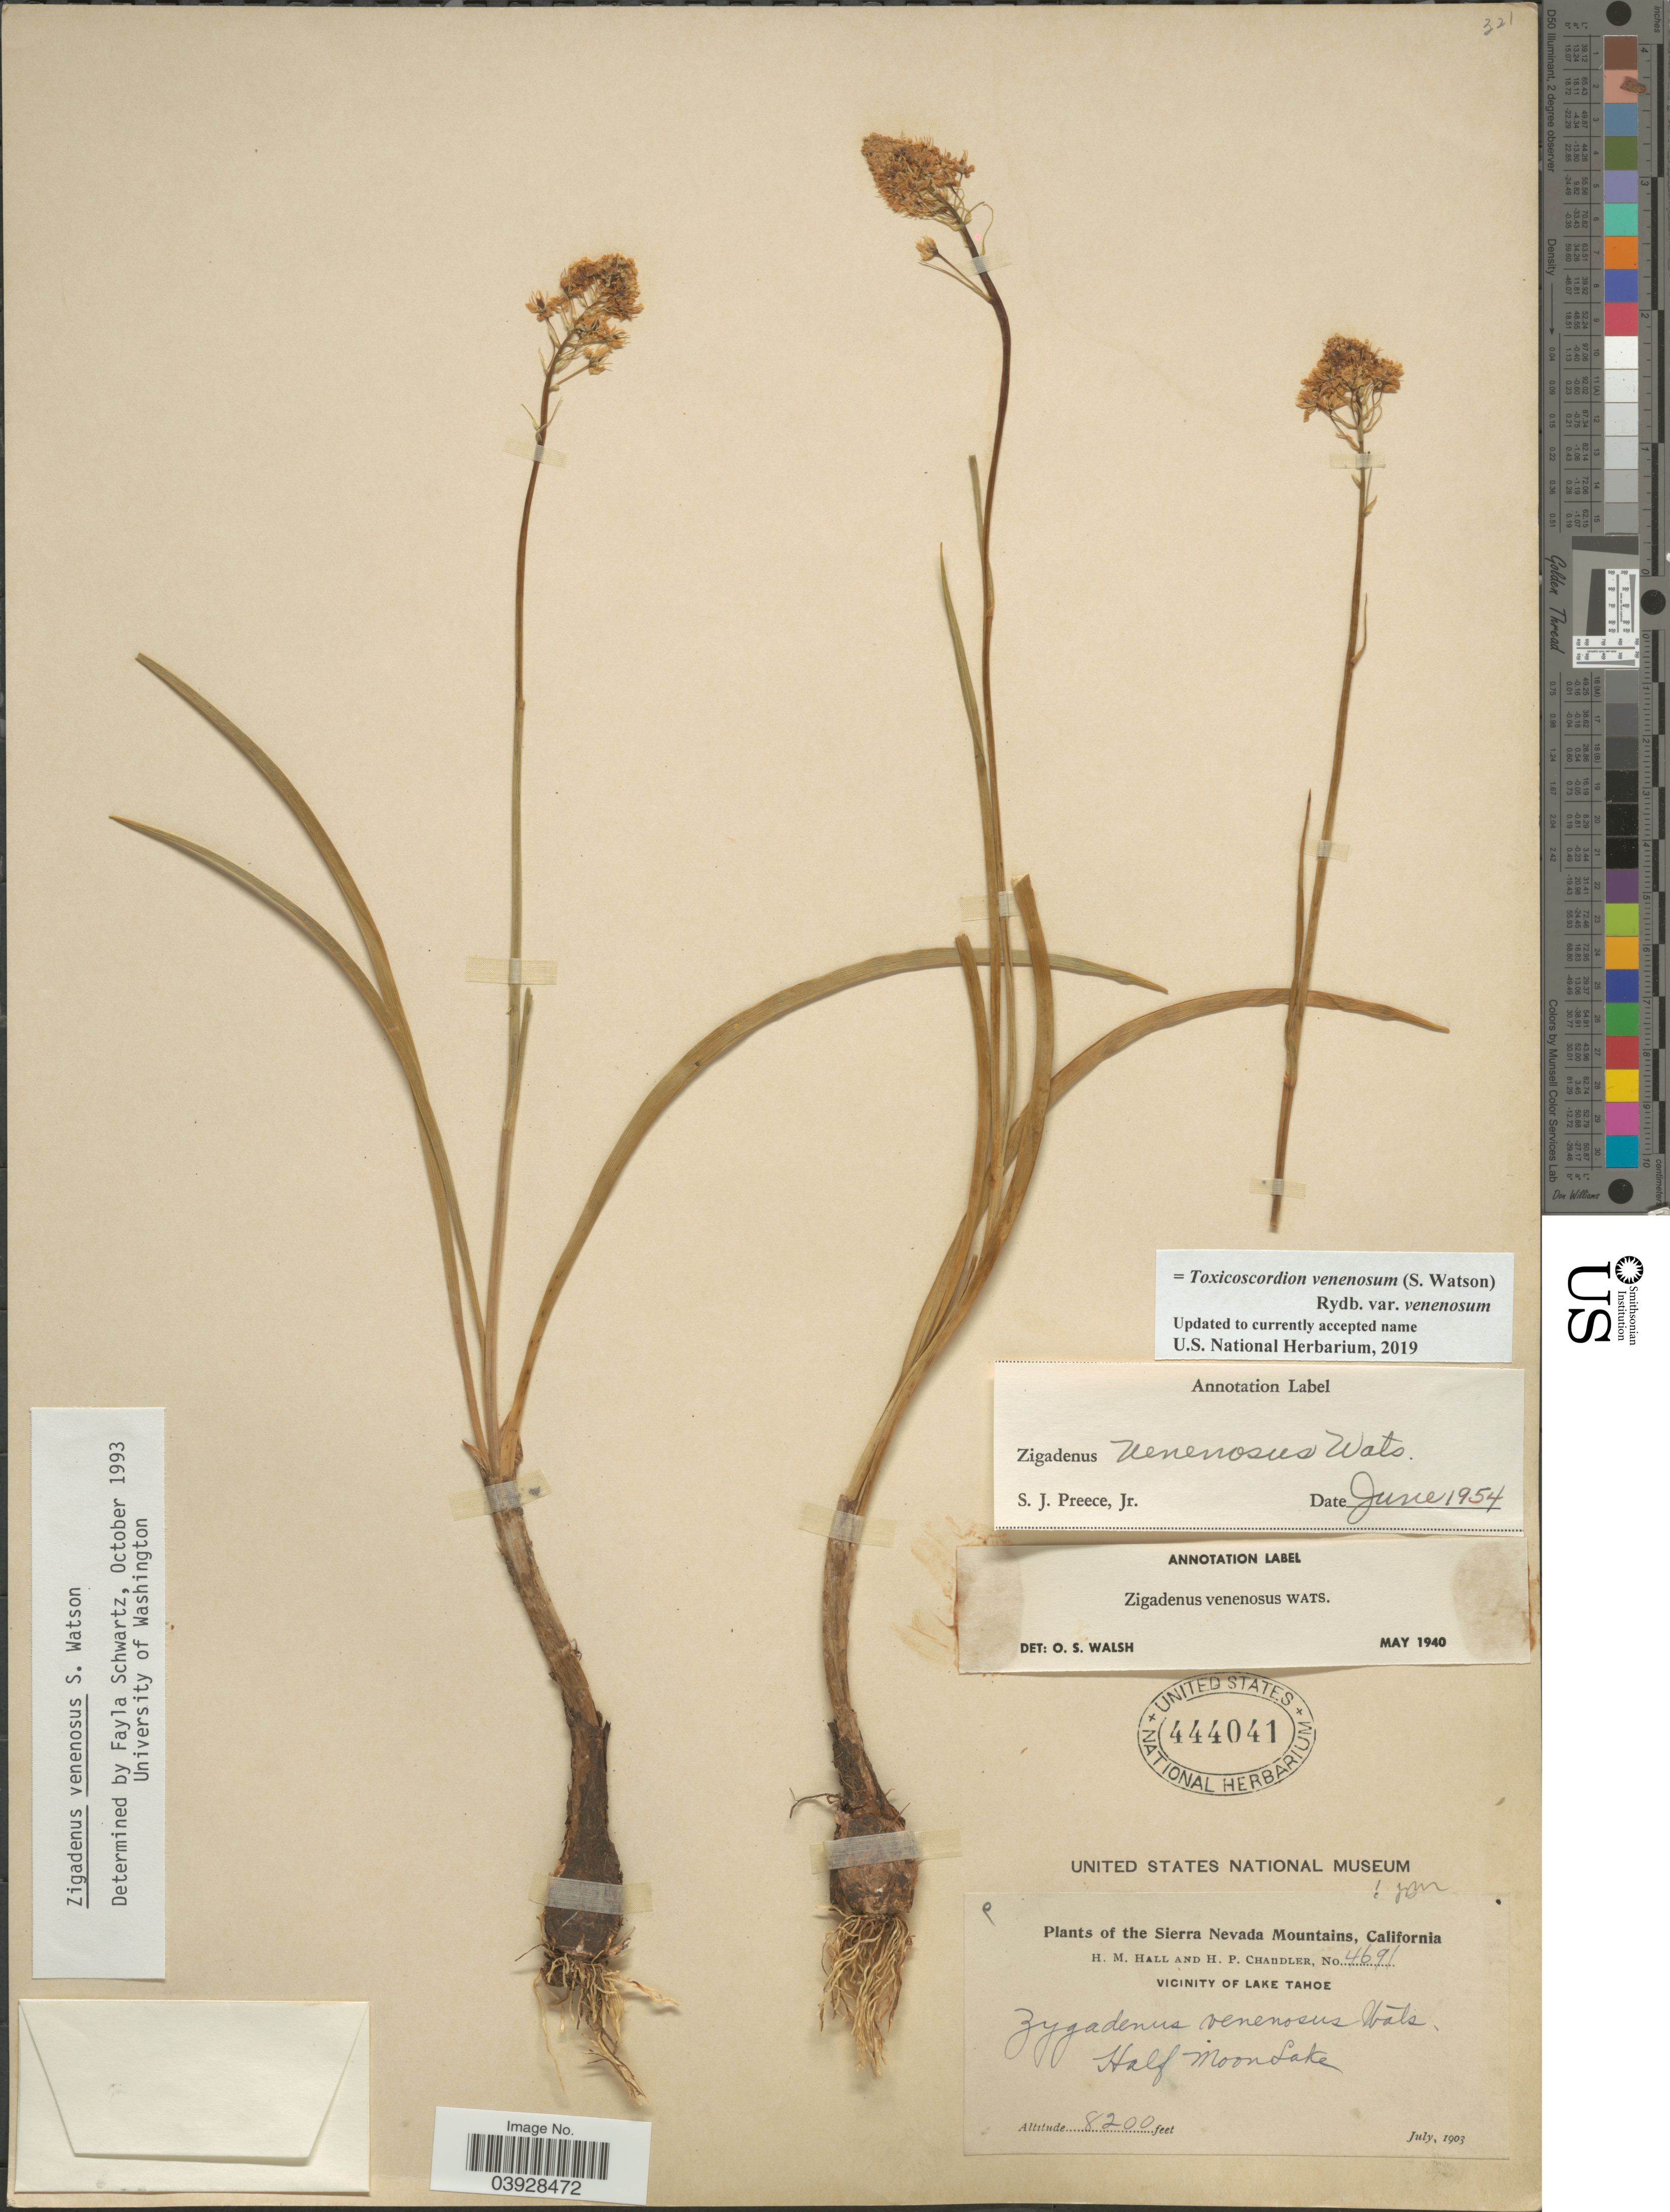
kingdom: Plantae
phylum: Tracheophyta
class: Liliopsida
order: Liliales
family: Melanthiaceae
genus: Toxicoscordion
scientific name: Toxicoscordion venenosum var. gramineum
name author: (Rydb.) Brasher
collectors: H. M. Hall & H. Chandler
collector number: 4691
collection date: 1903-07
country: United States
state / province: California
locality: The Sierra Nevada Mountains. Vicinity of Lake Tahoe. Half Moon Lake.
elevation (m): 2499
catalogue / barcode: US 444041